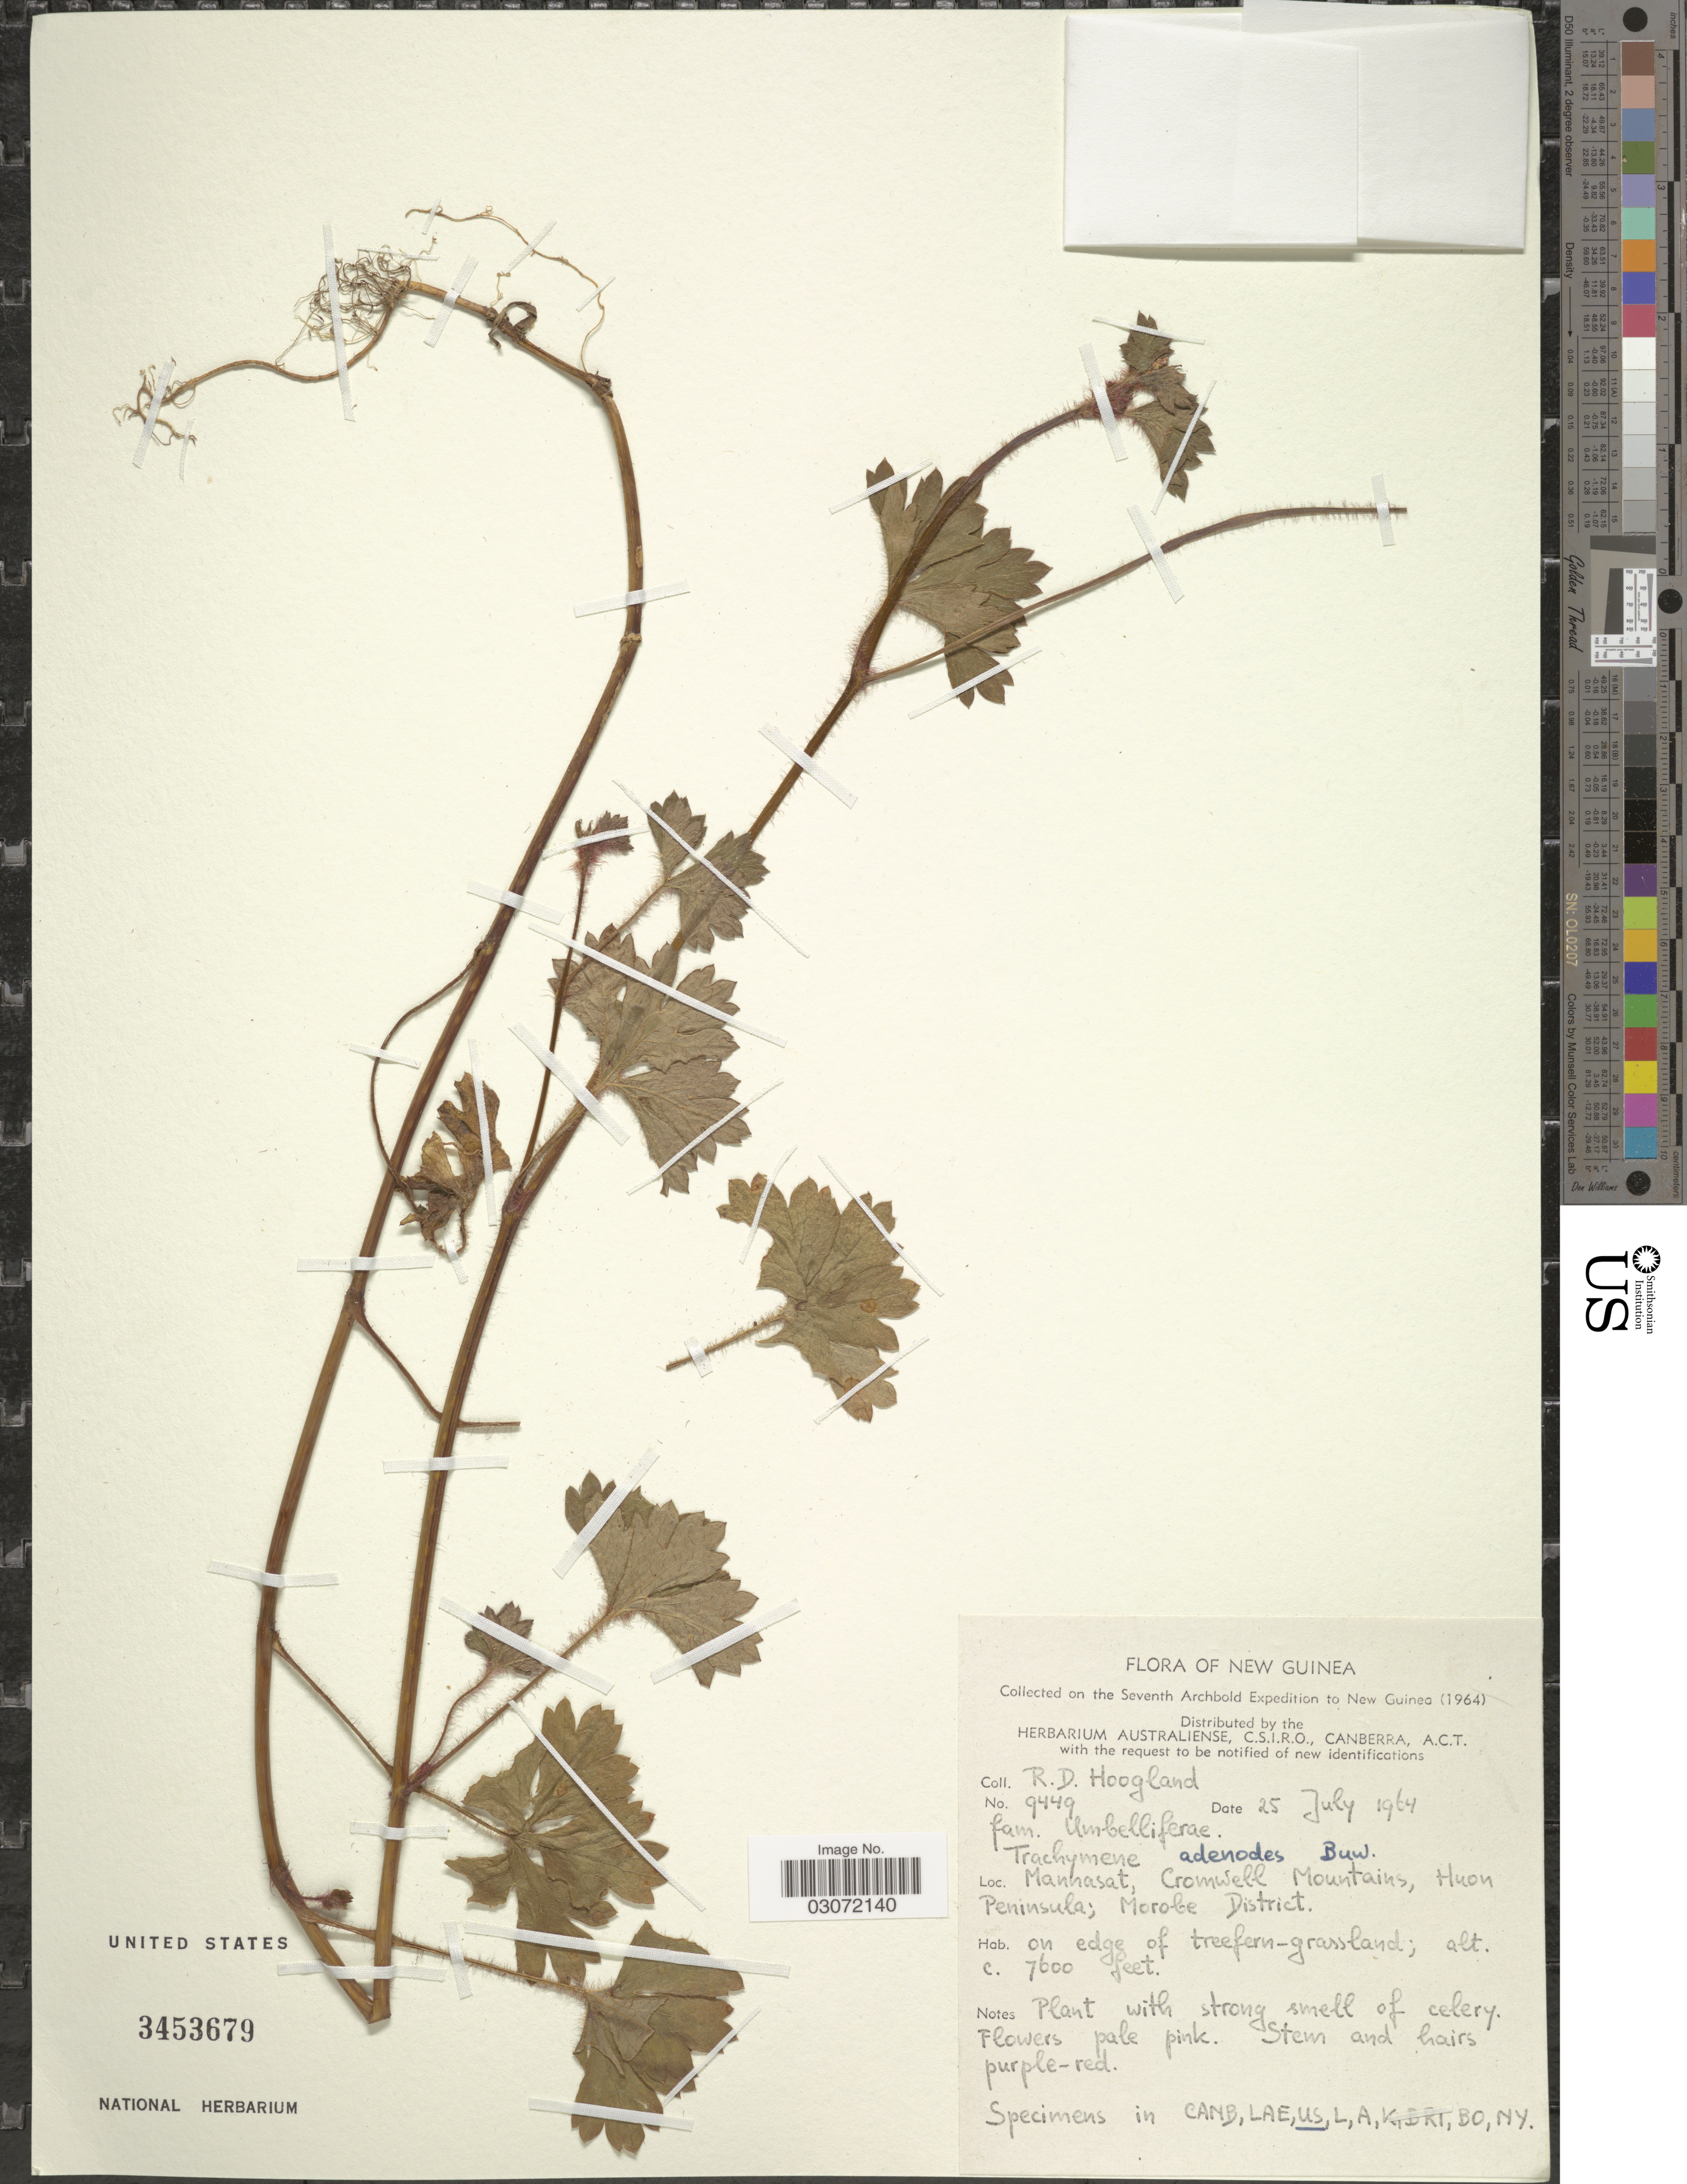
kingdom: Plantae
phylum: Tracheophyta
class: Magnoliopsida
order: Apiales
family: Araliaceae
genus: Trachymene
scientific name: Trachymene adenodes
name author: Buwalda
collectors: R. D. Hoogland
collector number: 9449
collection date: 1964-07-25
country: Papua New Guinea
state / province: Morobe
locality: Mannasat, Cromwell Mountains, Huon Peninsula; Morobe District. New Guinea.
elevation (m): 2316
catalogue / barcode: US 3453679